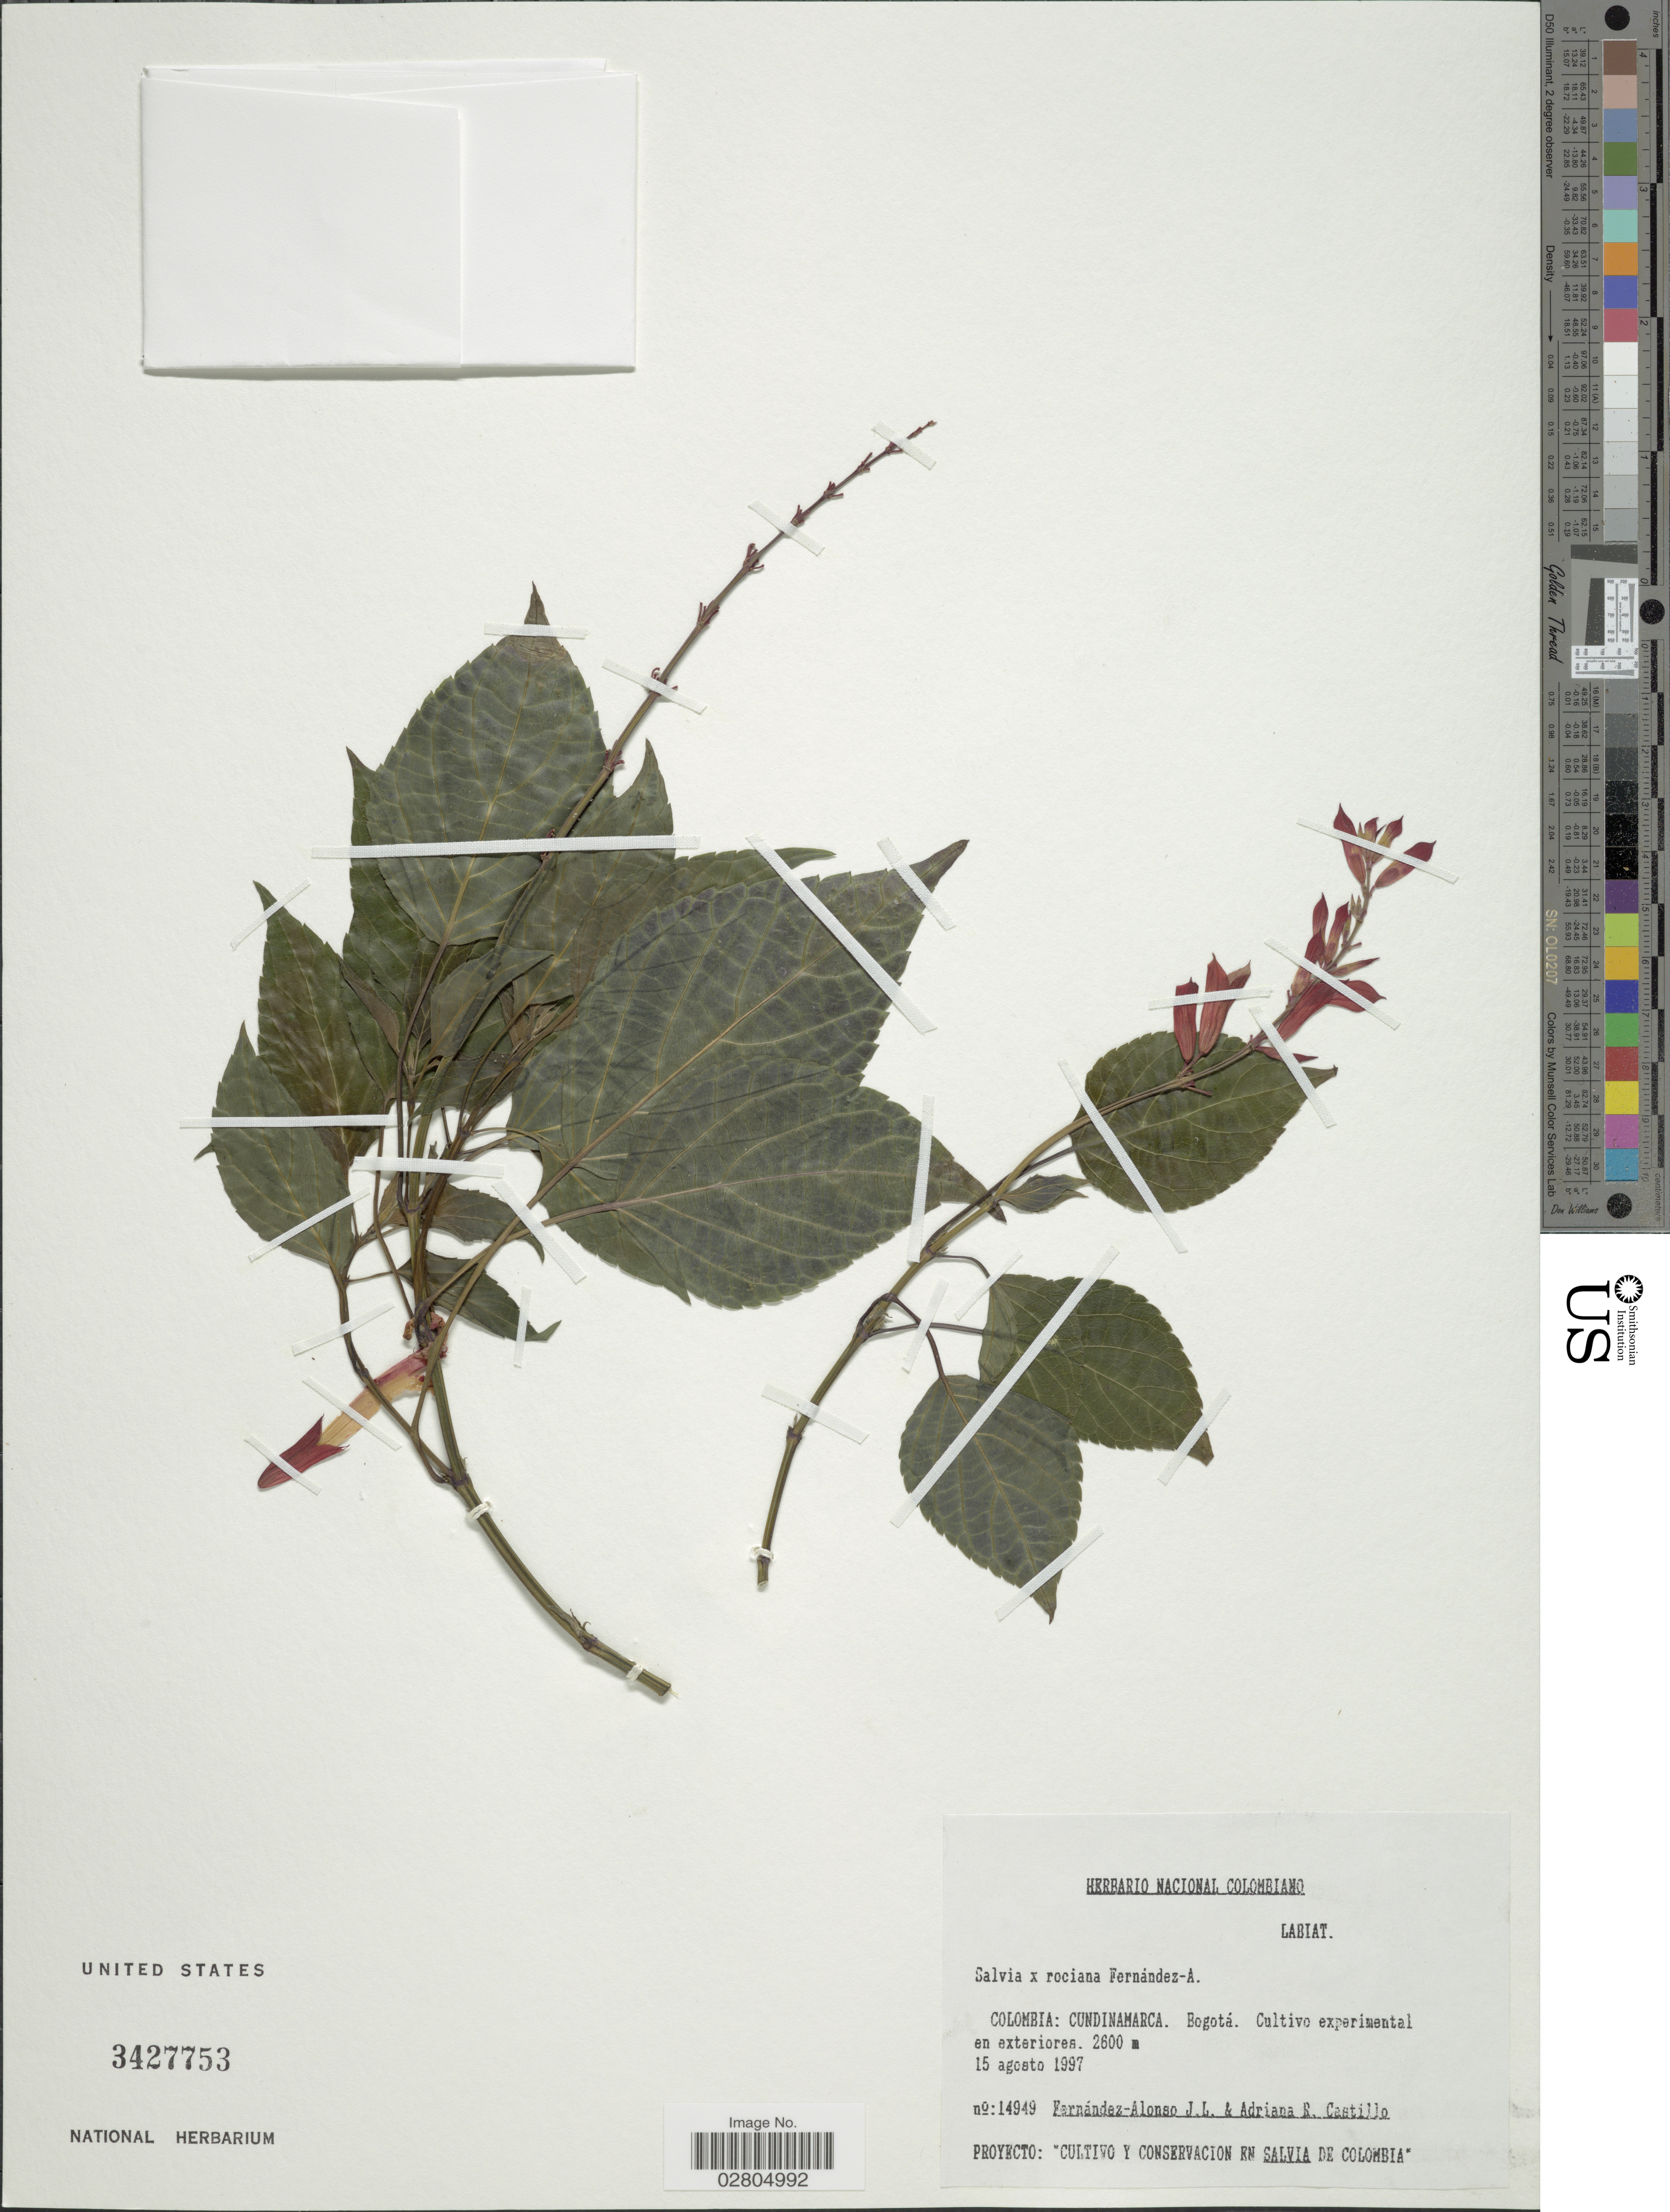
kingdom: Plantae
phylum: Tracheophyta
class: Magnoliopsida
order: Lamiales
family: Lamiaceae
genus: Salvia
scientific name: Salvia x rociana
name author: Fern. Alonso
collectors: J. L. Fernández-Alonso & A. Castillo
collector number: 14949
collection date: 1997-08-15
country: Colombia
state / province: Cundinamarca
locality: Bogotá.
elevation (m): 2600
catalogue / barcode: US 3427753